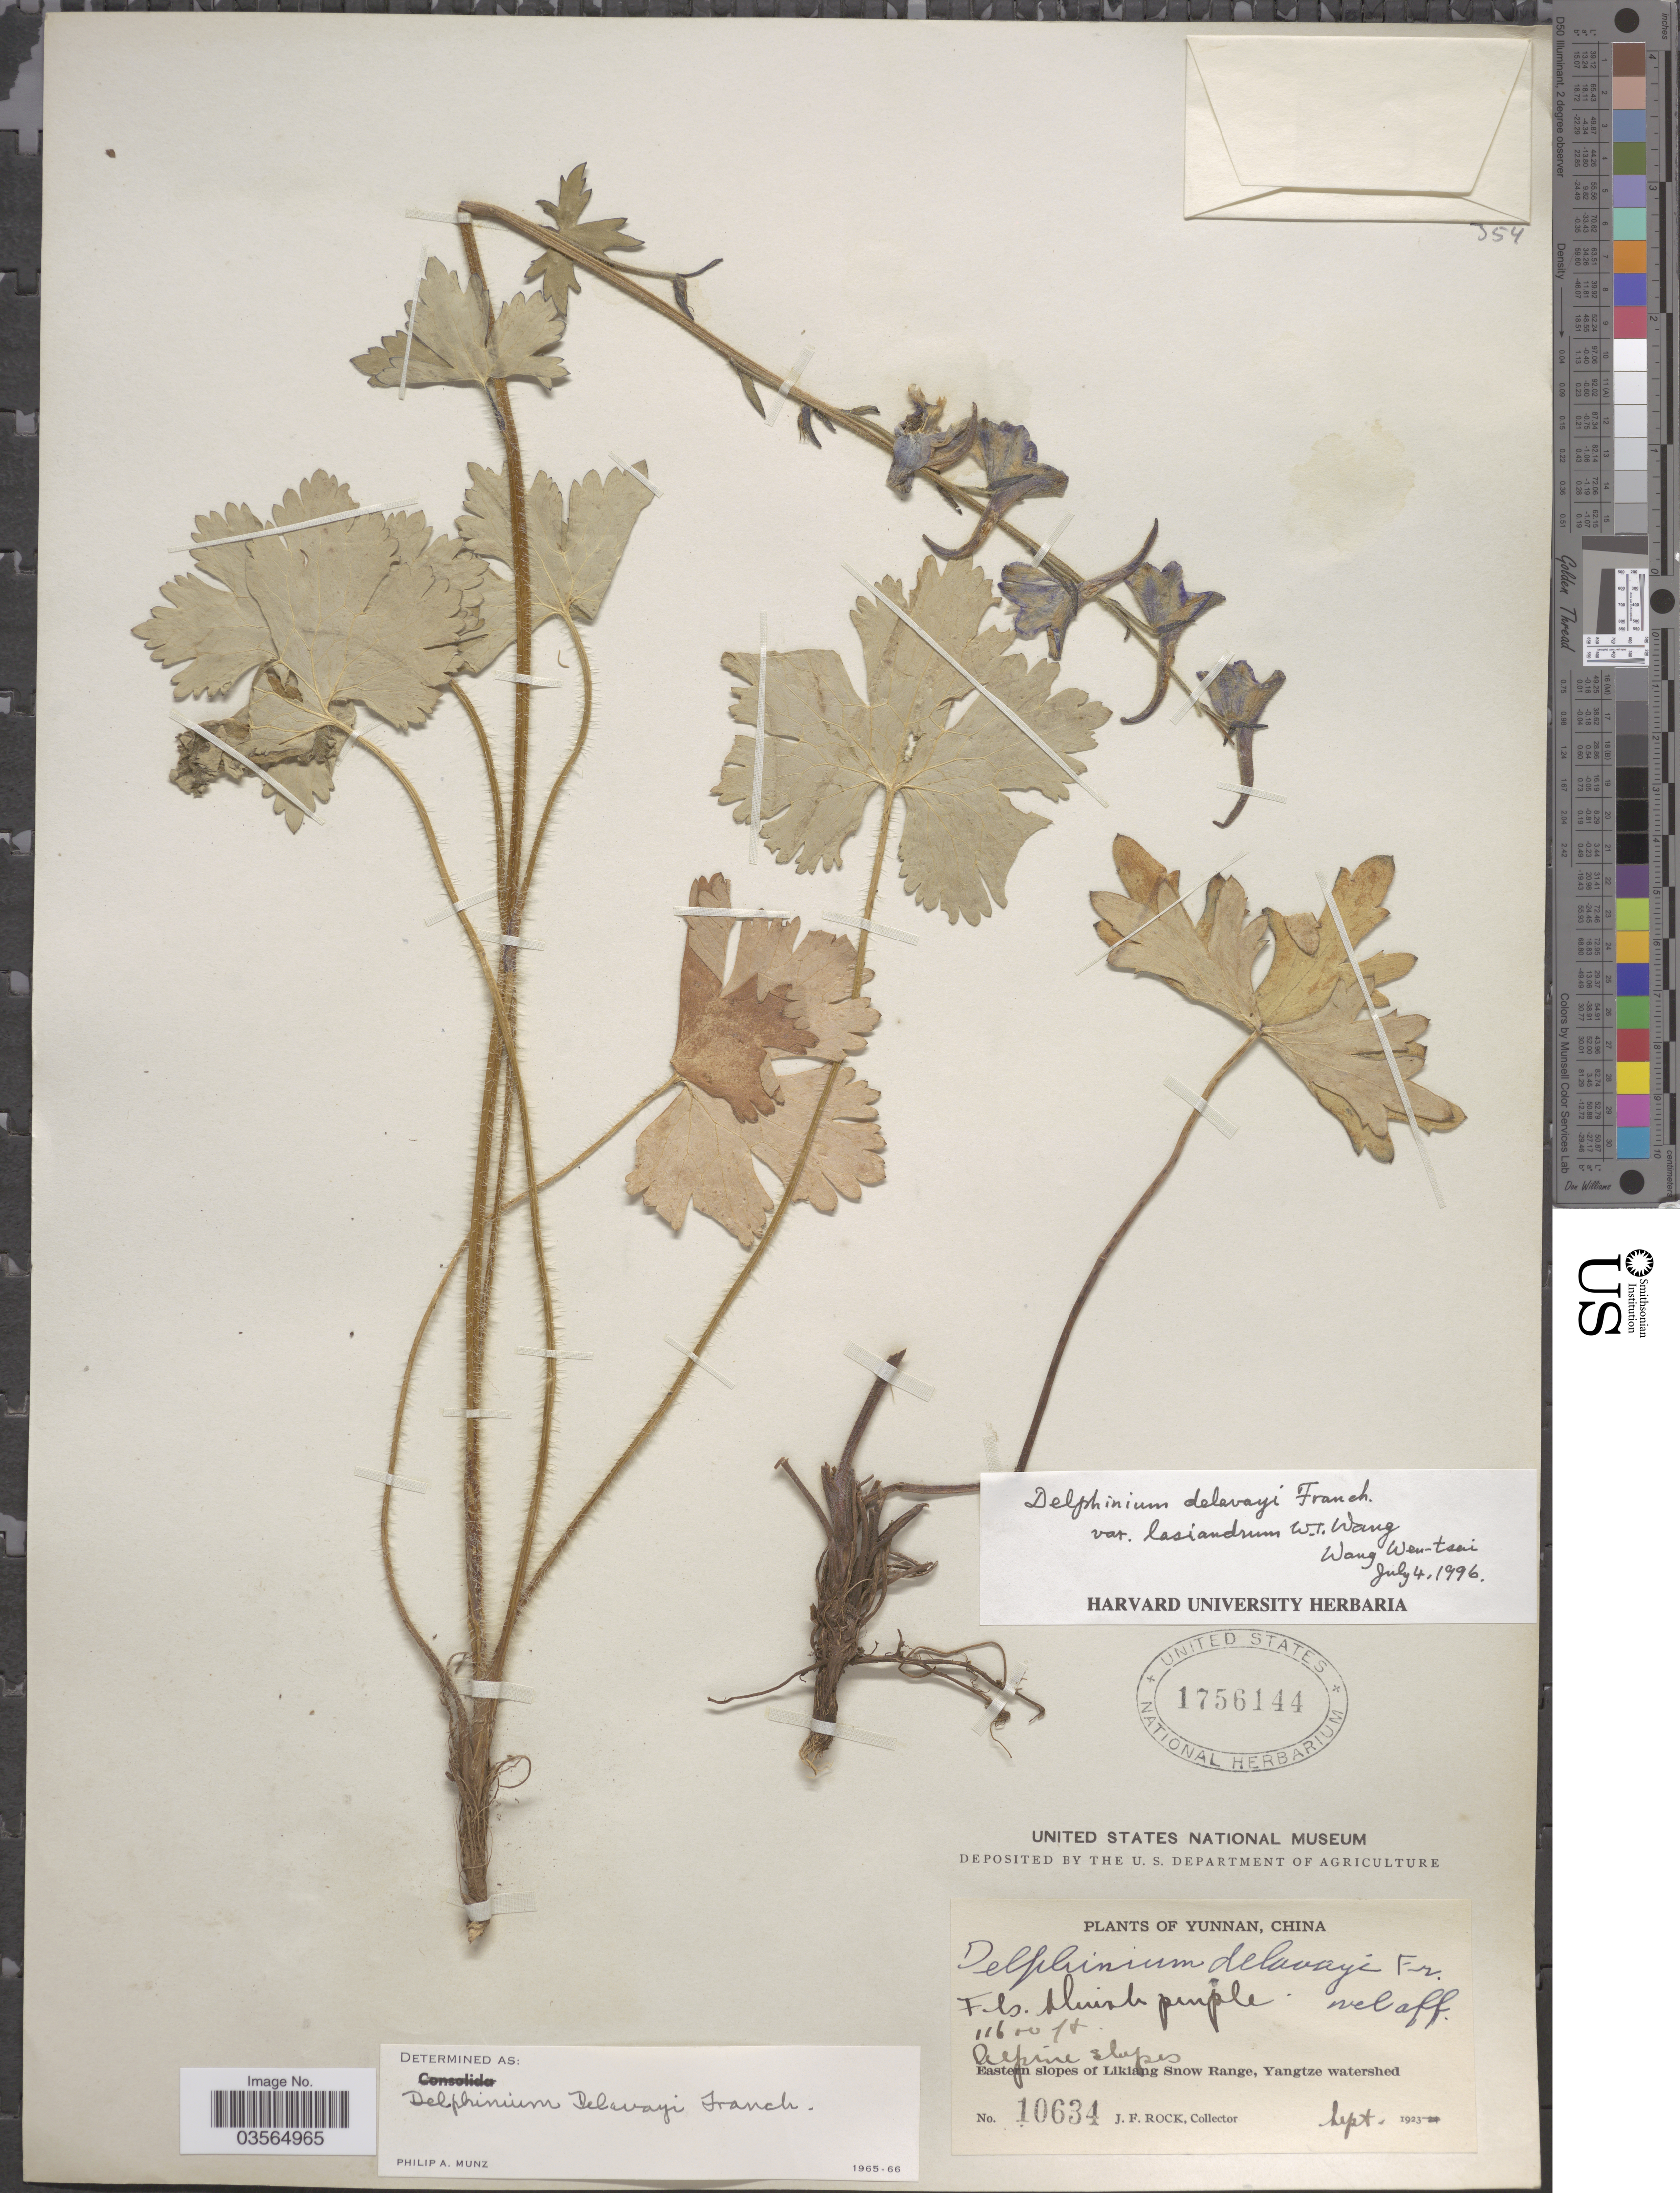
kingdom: Plantae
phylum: Tracheophyta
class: Magnoliopsida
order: Ranunculales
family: Ranunculaceae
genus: Delphinium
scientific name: Delphinium delavayi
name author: Franch.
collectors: J. Rock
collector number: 10634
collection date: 1923-09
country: China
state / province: Yunnan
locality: Eastern slopes of Likiang Snow Range, Yangtze watershed.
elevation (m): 3536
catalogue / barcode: US 1756144